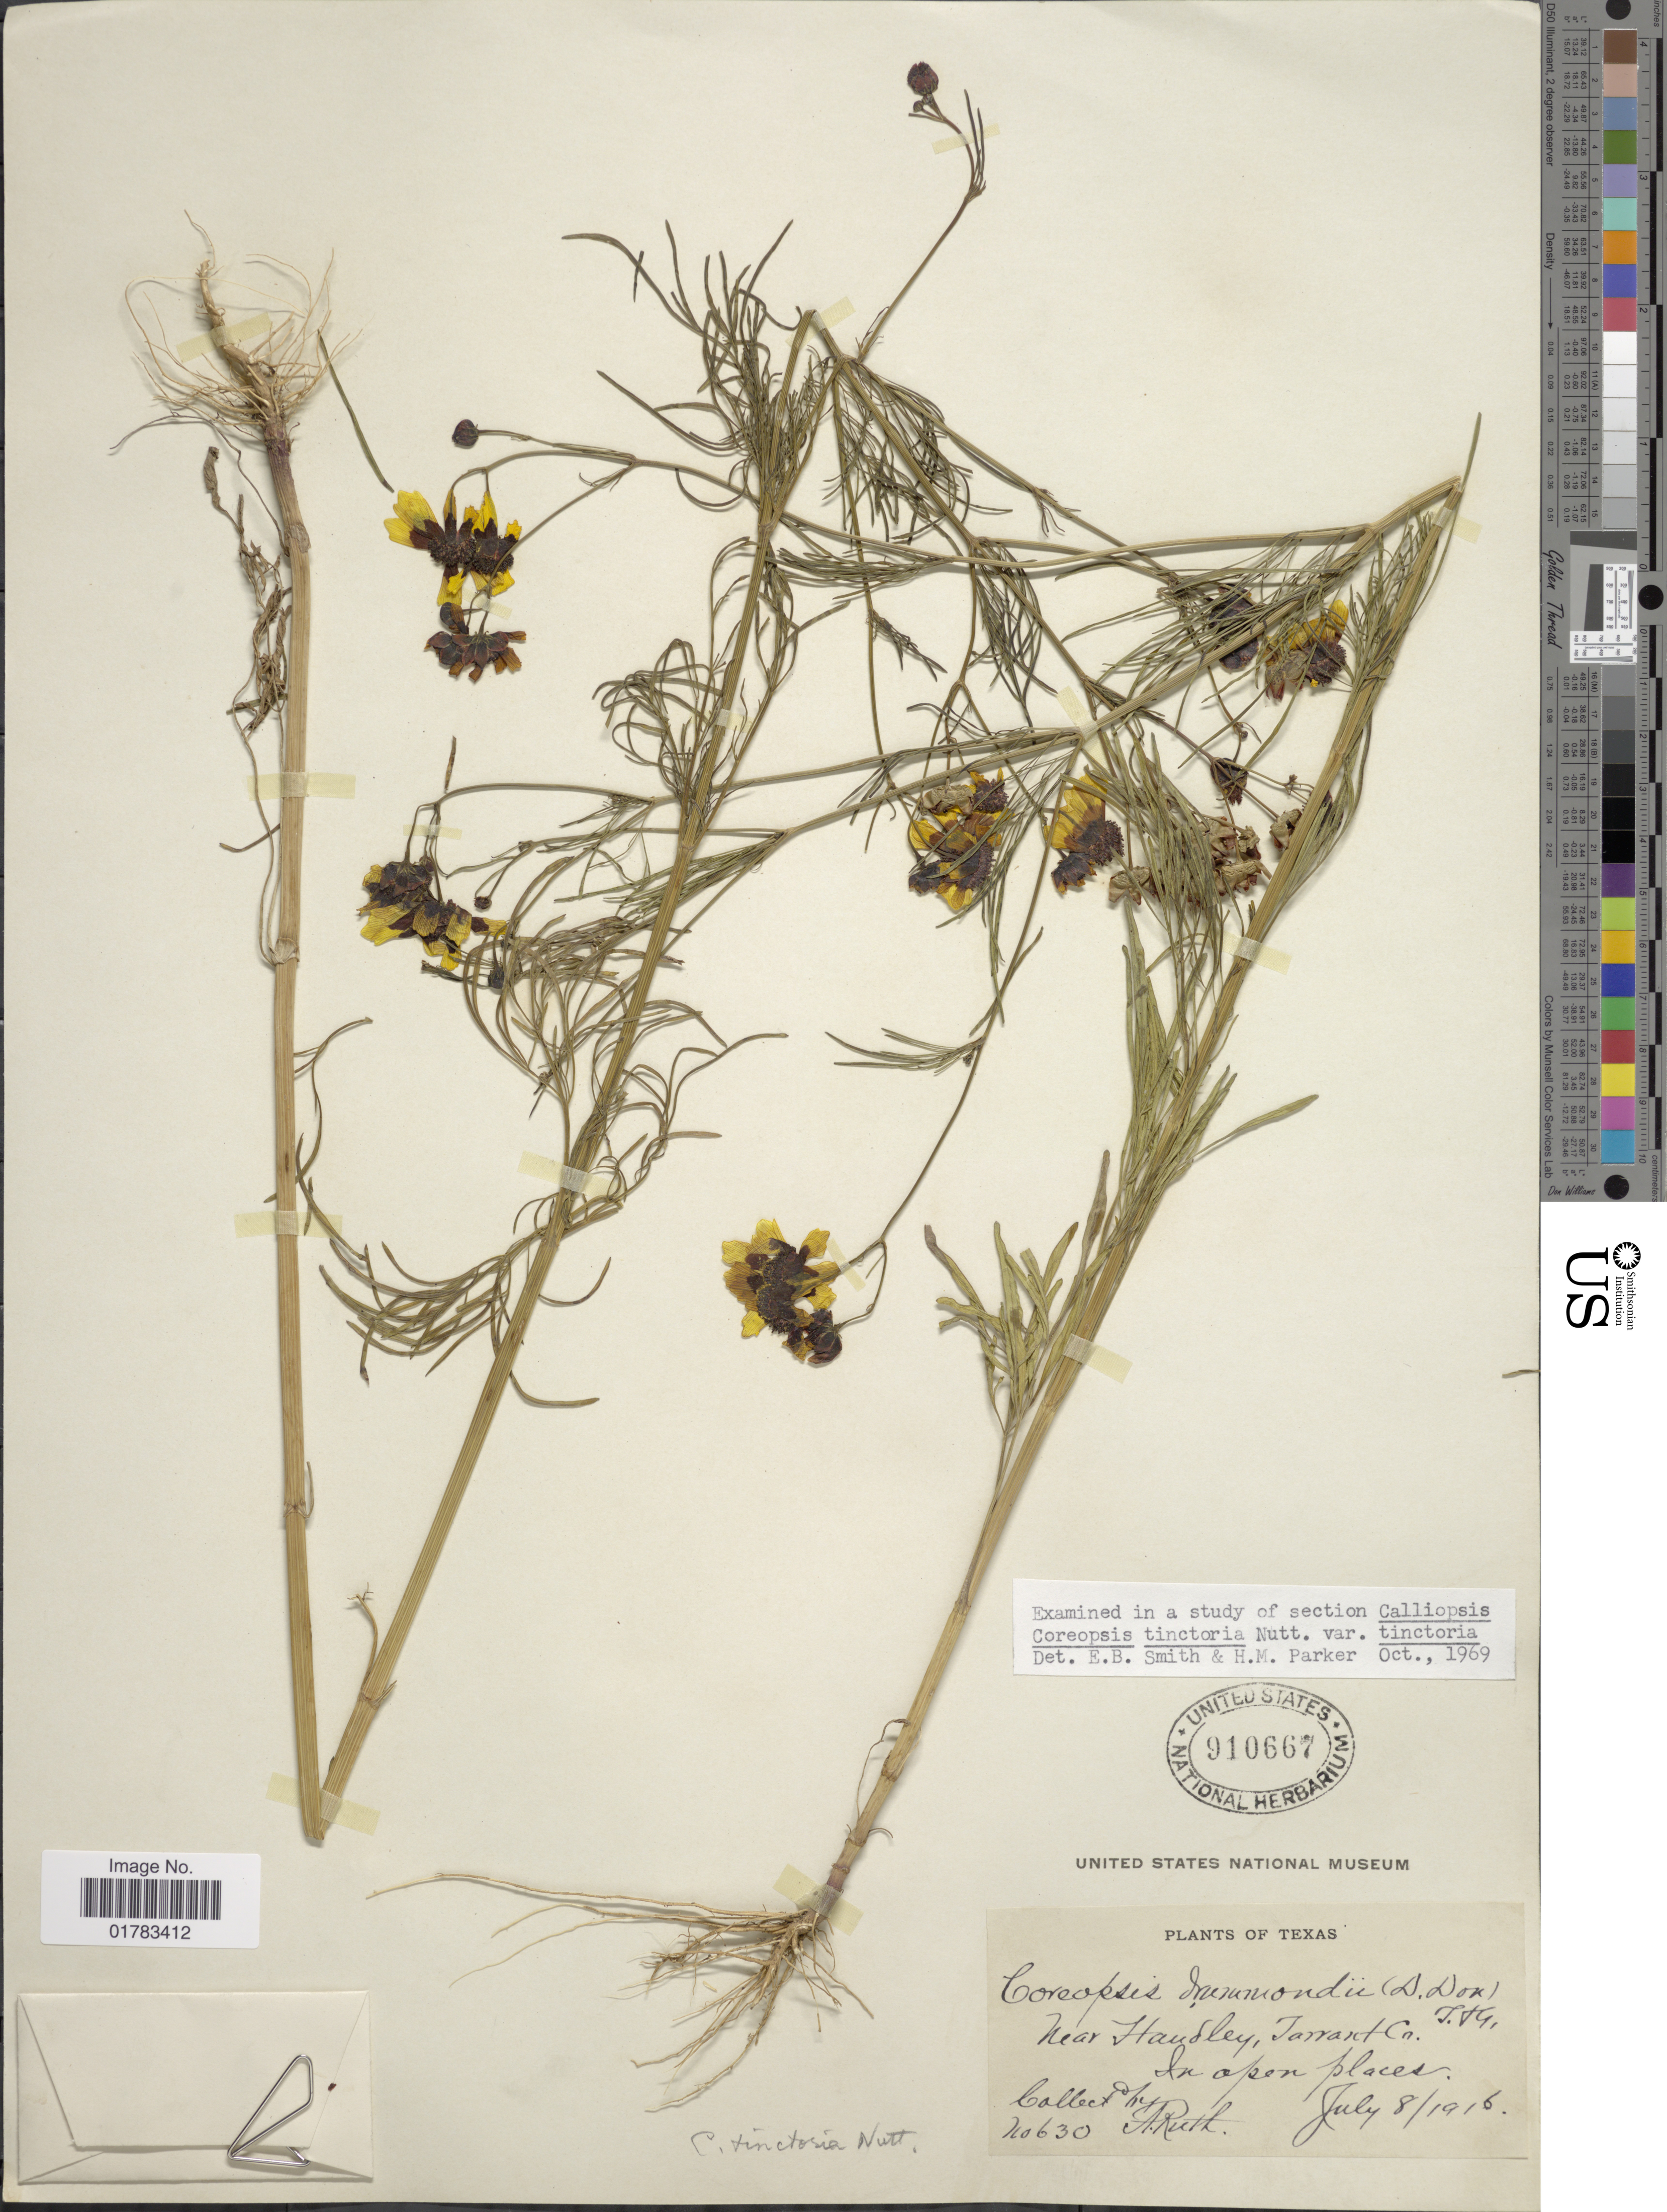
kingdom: Plantae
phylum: Tracheophyta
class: Magnoliopsida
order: Asterales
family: Asteraceae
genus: Coreopsis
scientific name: Coreopsis tinctoria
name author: Nutt.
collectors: A. Ruth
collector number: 630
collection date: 1916-07-08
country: United States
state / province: Texas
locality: Near Handley, Tarrant Co., in open places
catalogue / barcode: US 910667